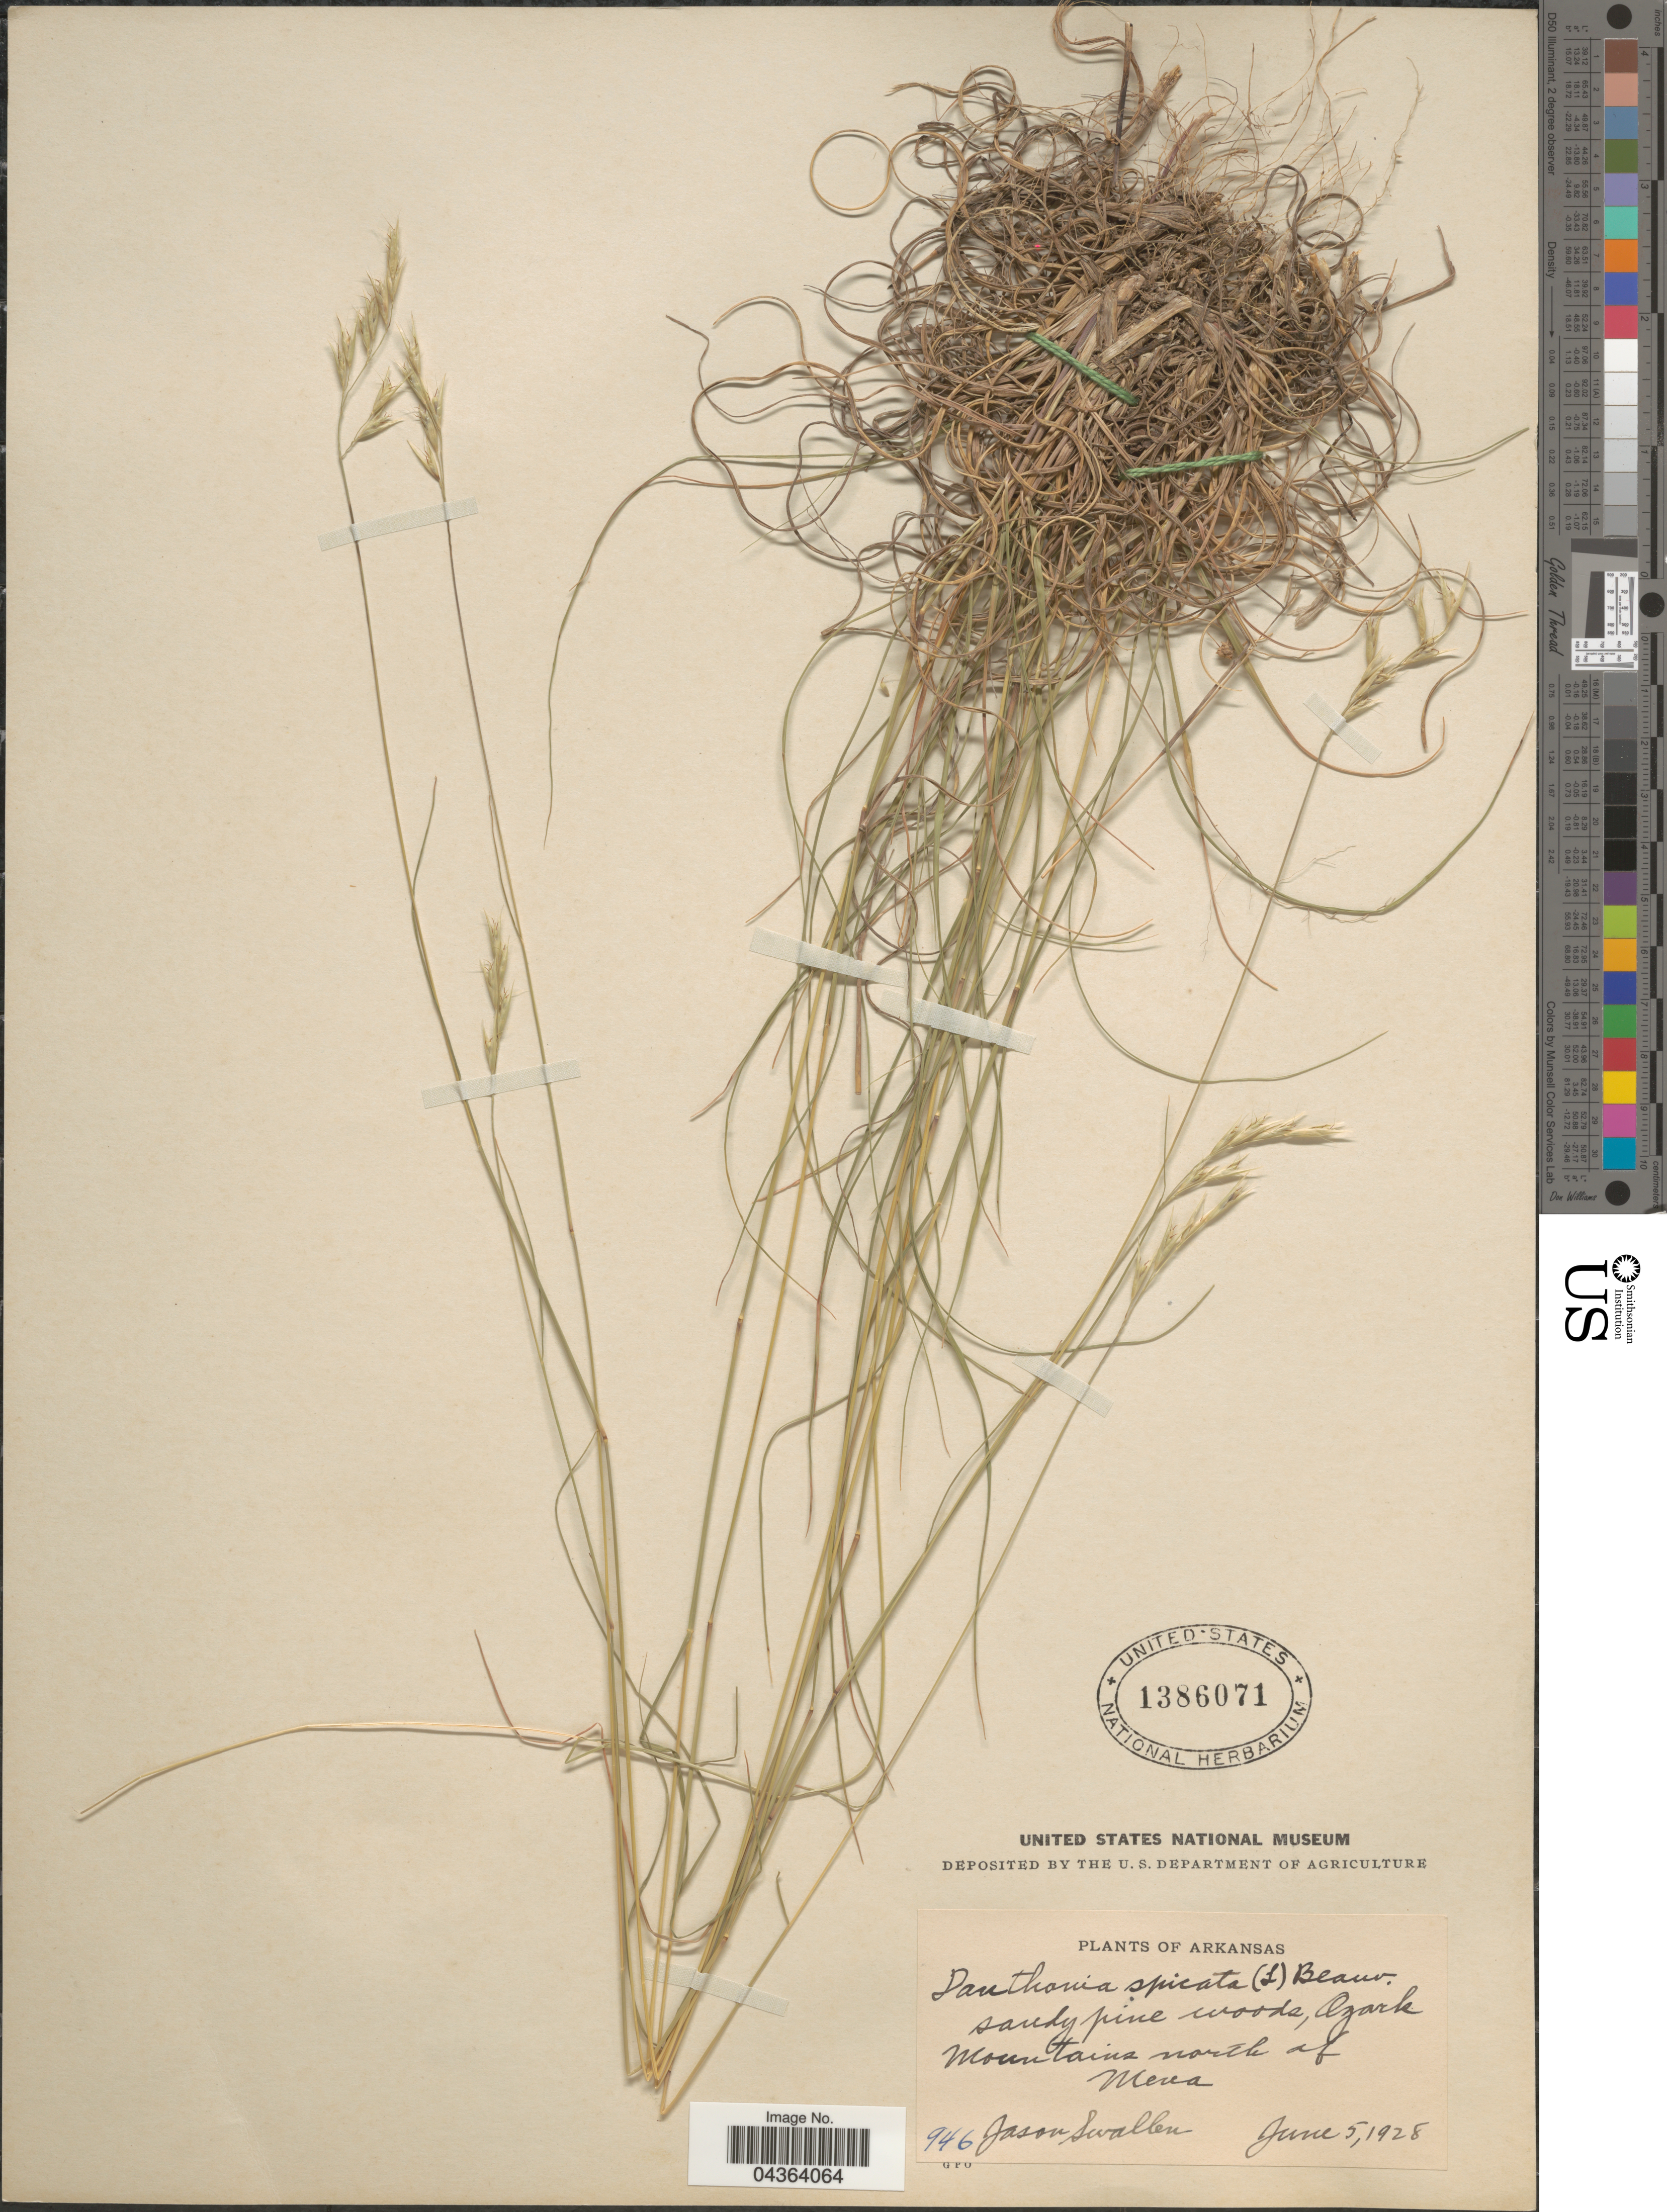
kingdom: Plantae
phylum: Tracheophyta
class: Liliopsida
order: Poales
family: Poaceae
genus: Danthonia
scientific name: Danthonia spicata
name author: (L.) P. Beauv. ex Roem. & Schult.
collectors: J. R. Swallen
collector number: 946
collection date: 1928-06-05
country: United States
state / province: Arkansas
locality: Sandy pine woods, Ozark Mountains north of Mena.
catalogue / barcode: US 1386071